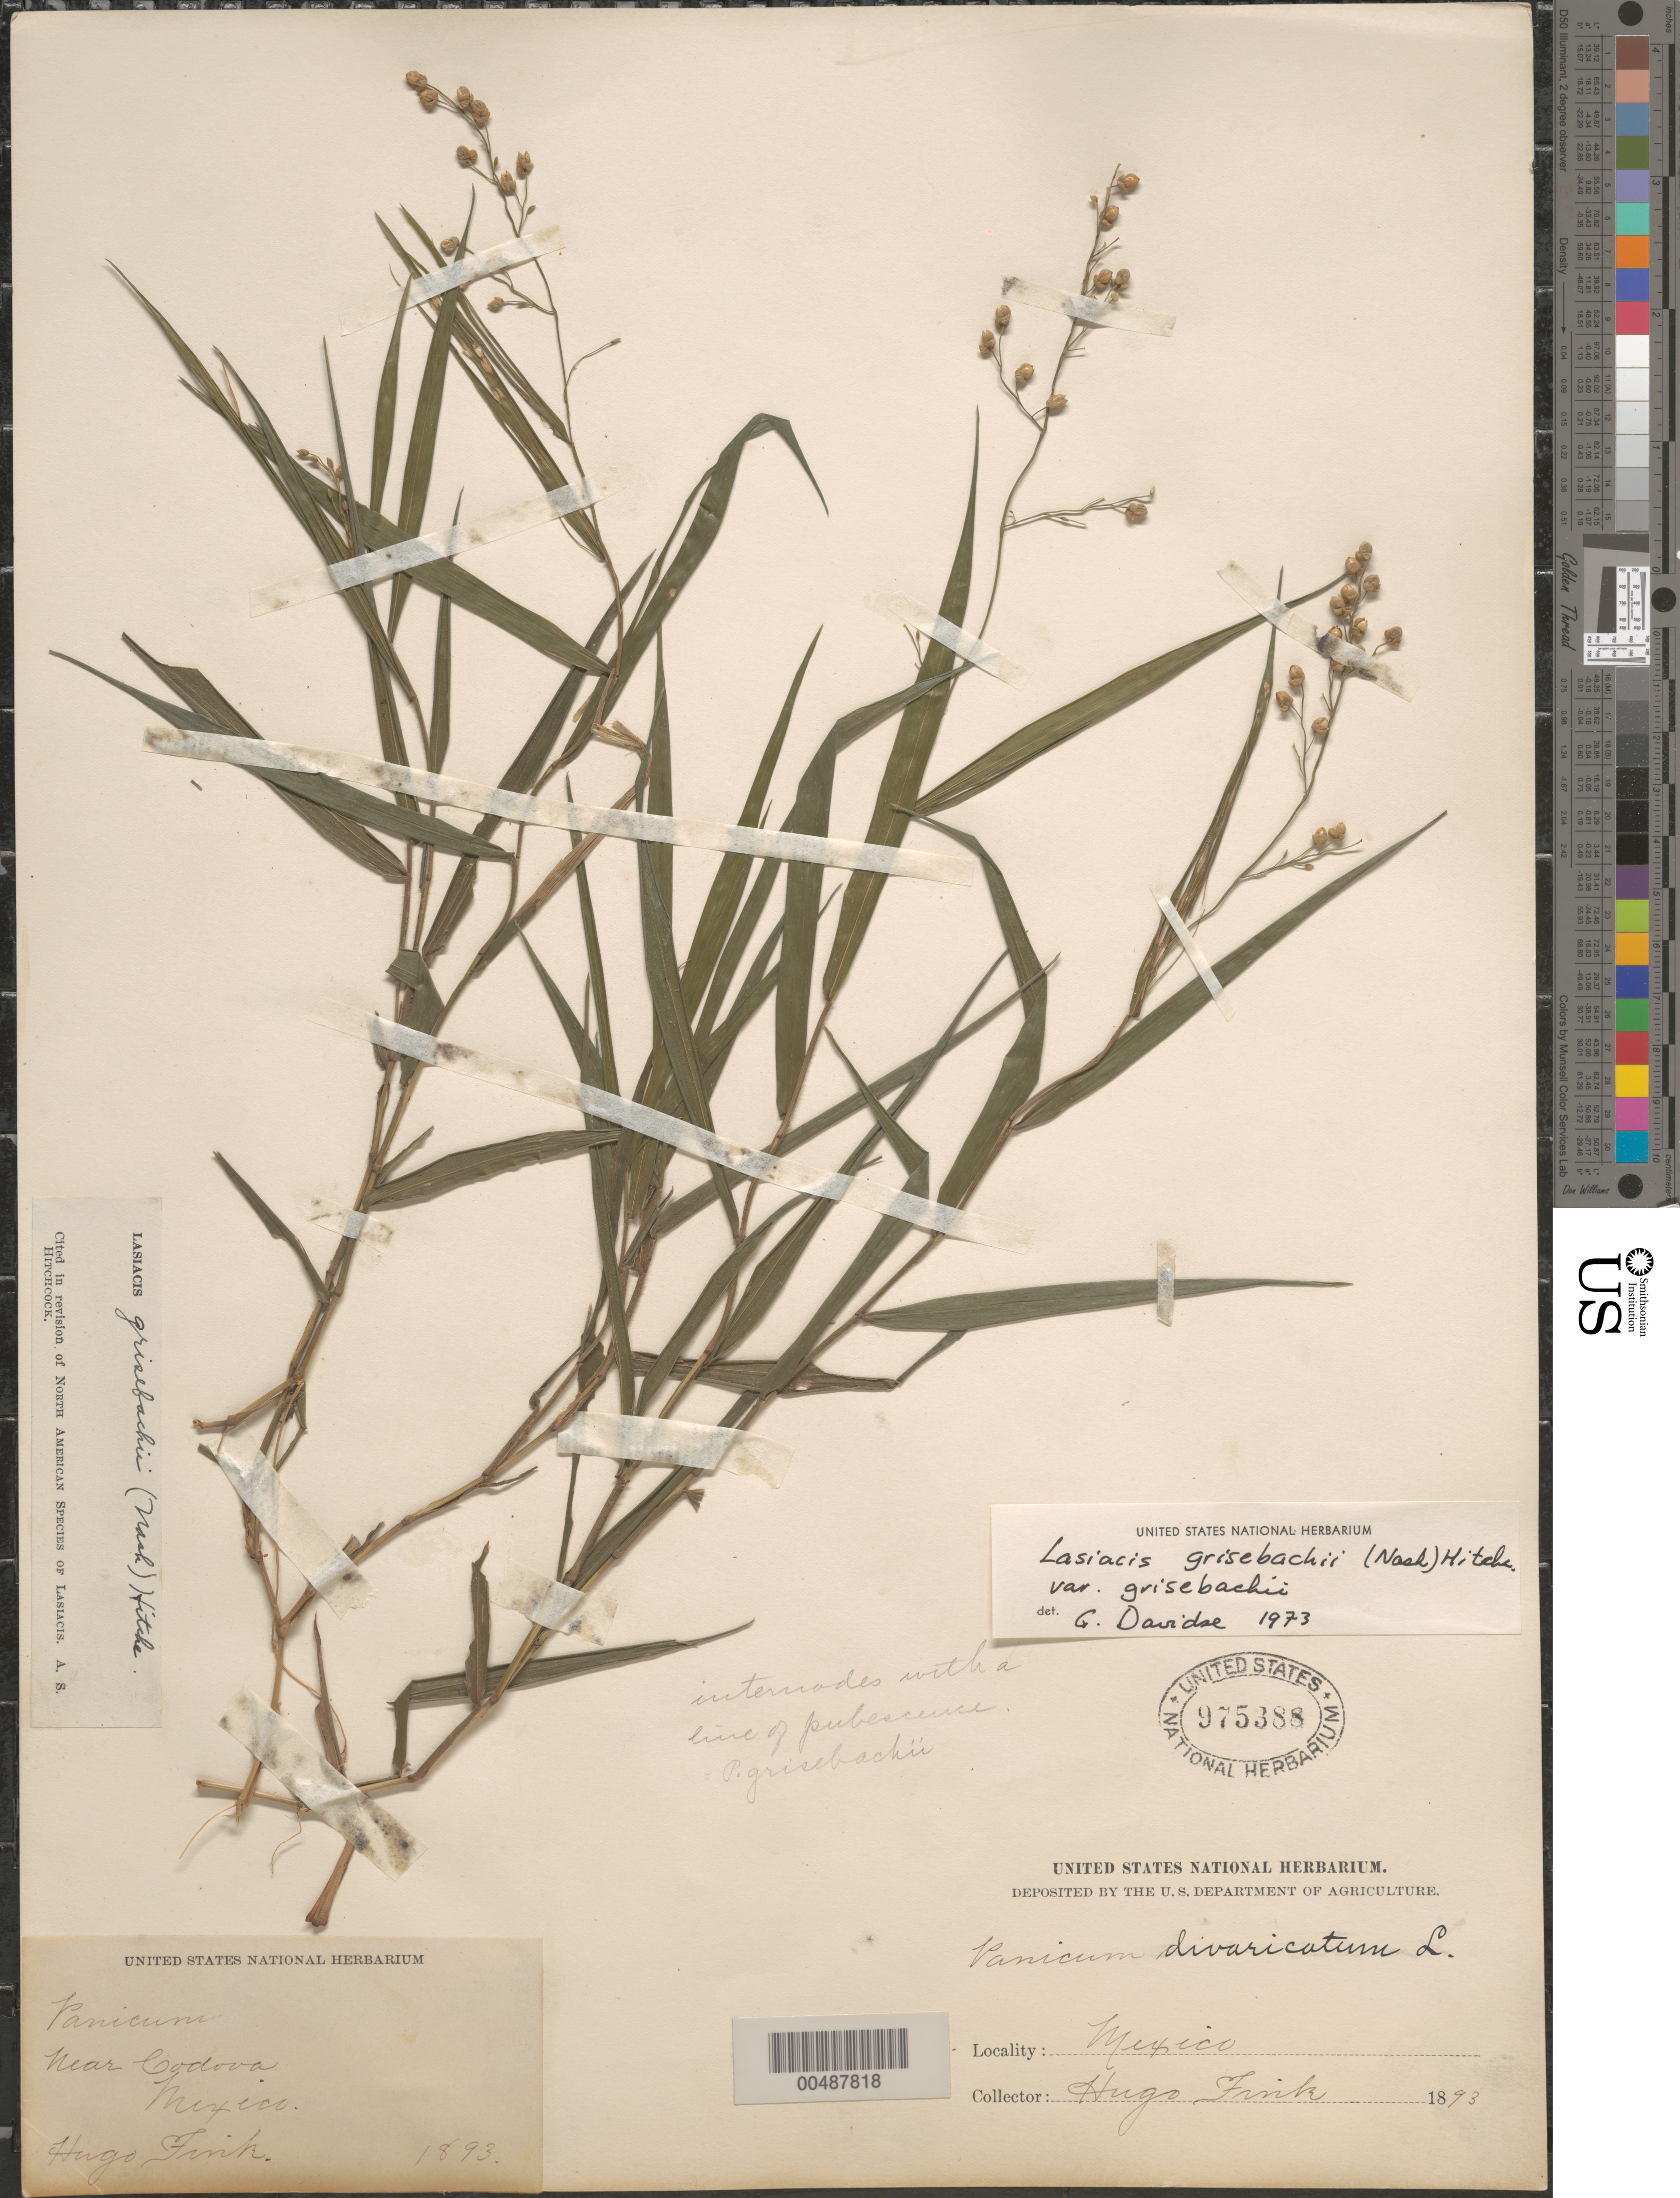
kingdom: Plantae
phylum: Tracheophyta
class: Liliopsida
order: Poales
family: Poaceae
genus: Lasiacis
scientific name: Lasiacis grisebachii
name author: (Nash) Hitchc.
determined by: Davidse, Gerrit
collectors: H. Fink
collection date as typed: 1893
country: Mexico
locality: Near Codova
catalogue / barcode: US 975388